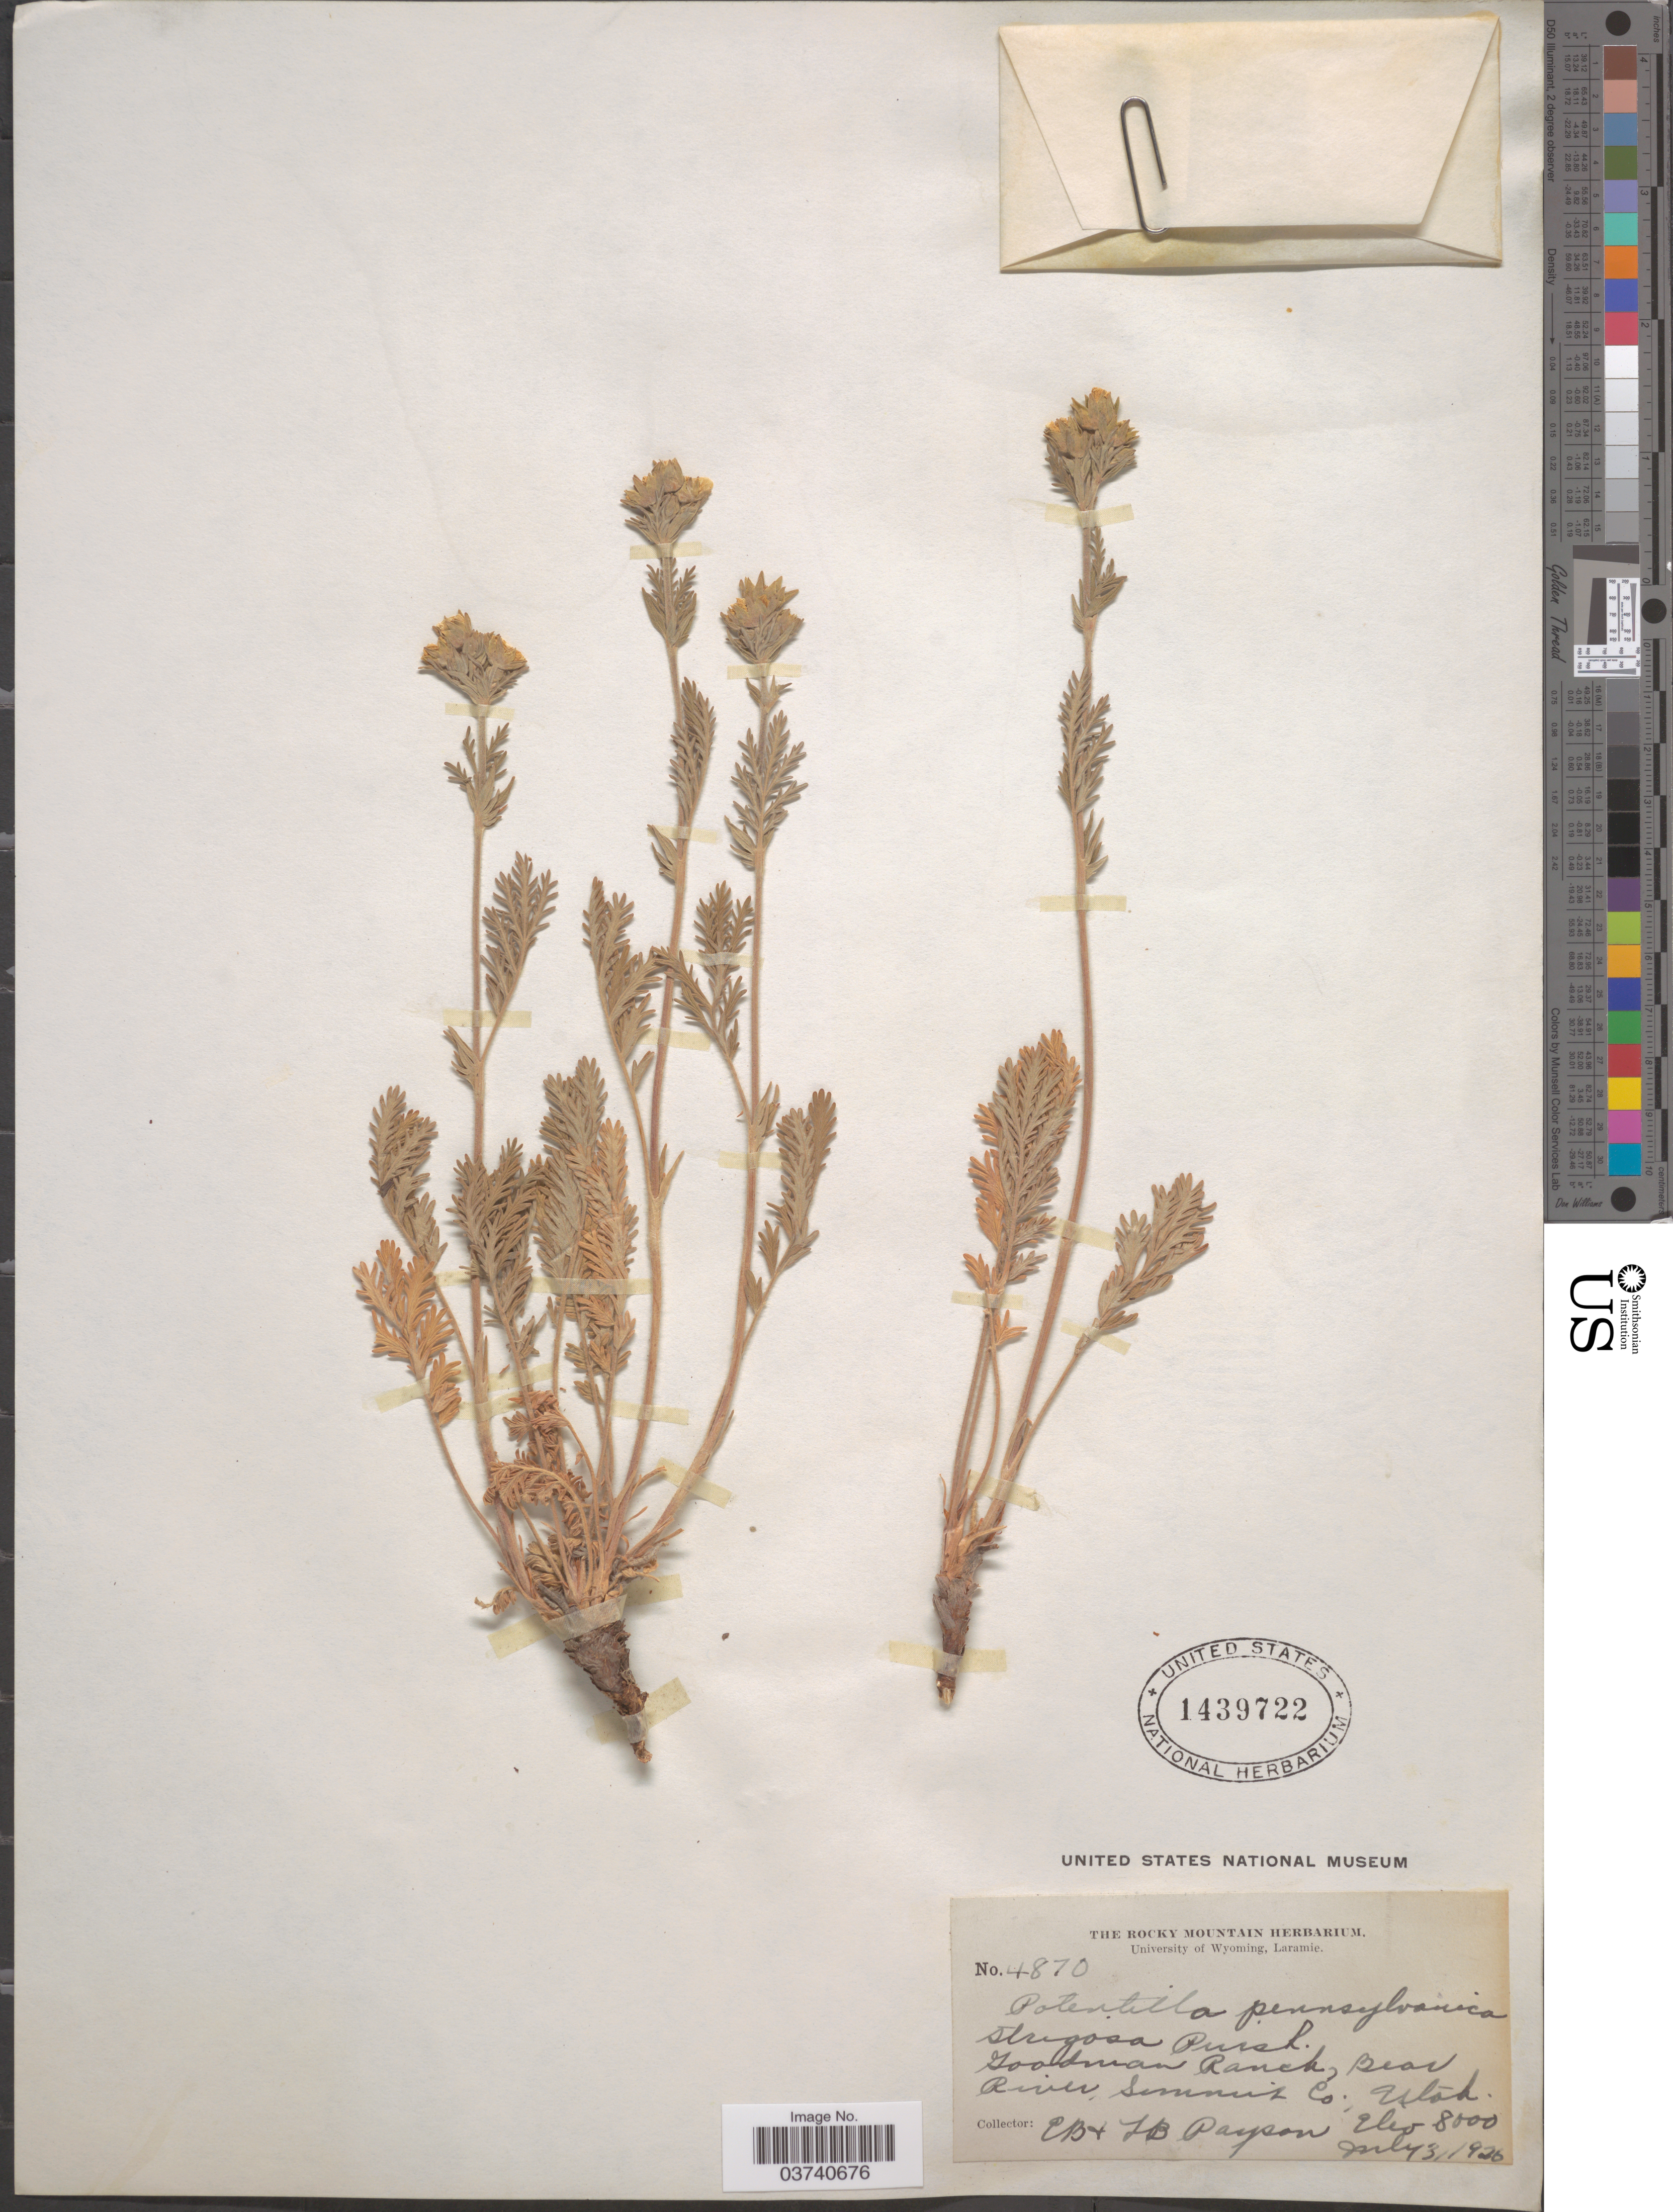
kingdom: Plantae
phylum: Tracheophyta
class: Magnoliopsida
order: Rosales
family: Rosaceae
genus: Potentilla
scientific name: Potentilla pensylvanica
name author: L.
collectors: E. B. Payson & L. Payson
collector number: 4870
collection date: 1926-07-03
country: United States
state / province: Utah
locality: Goodman Ranch, Bear River, Summit Co.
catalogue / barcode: US 1439722